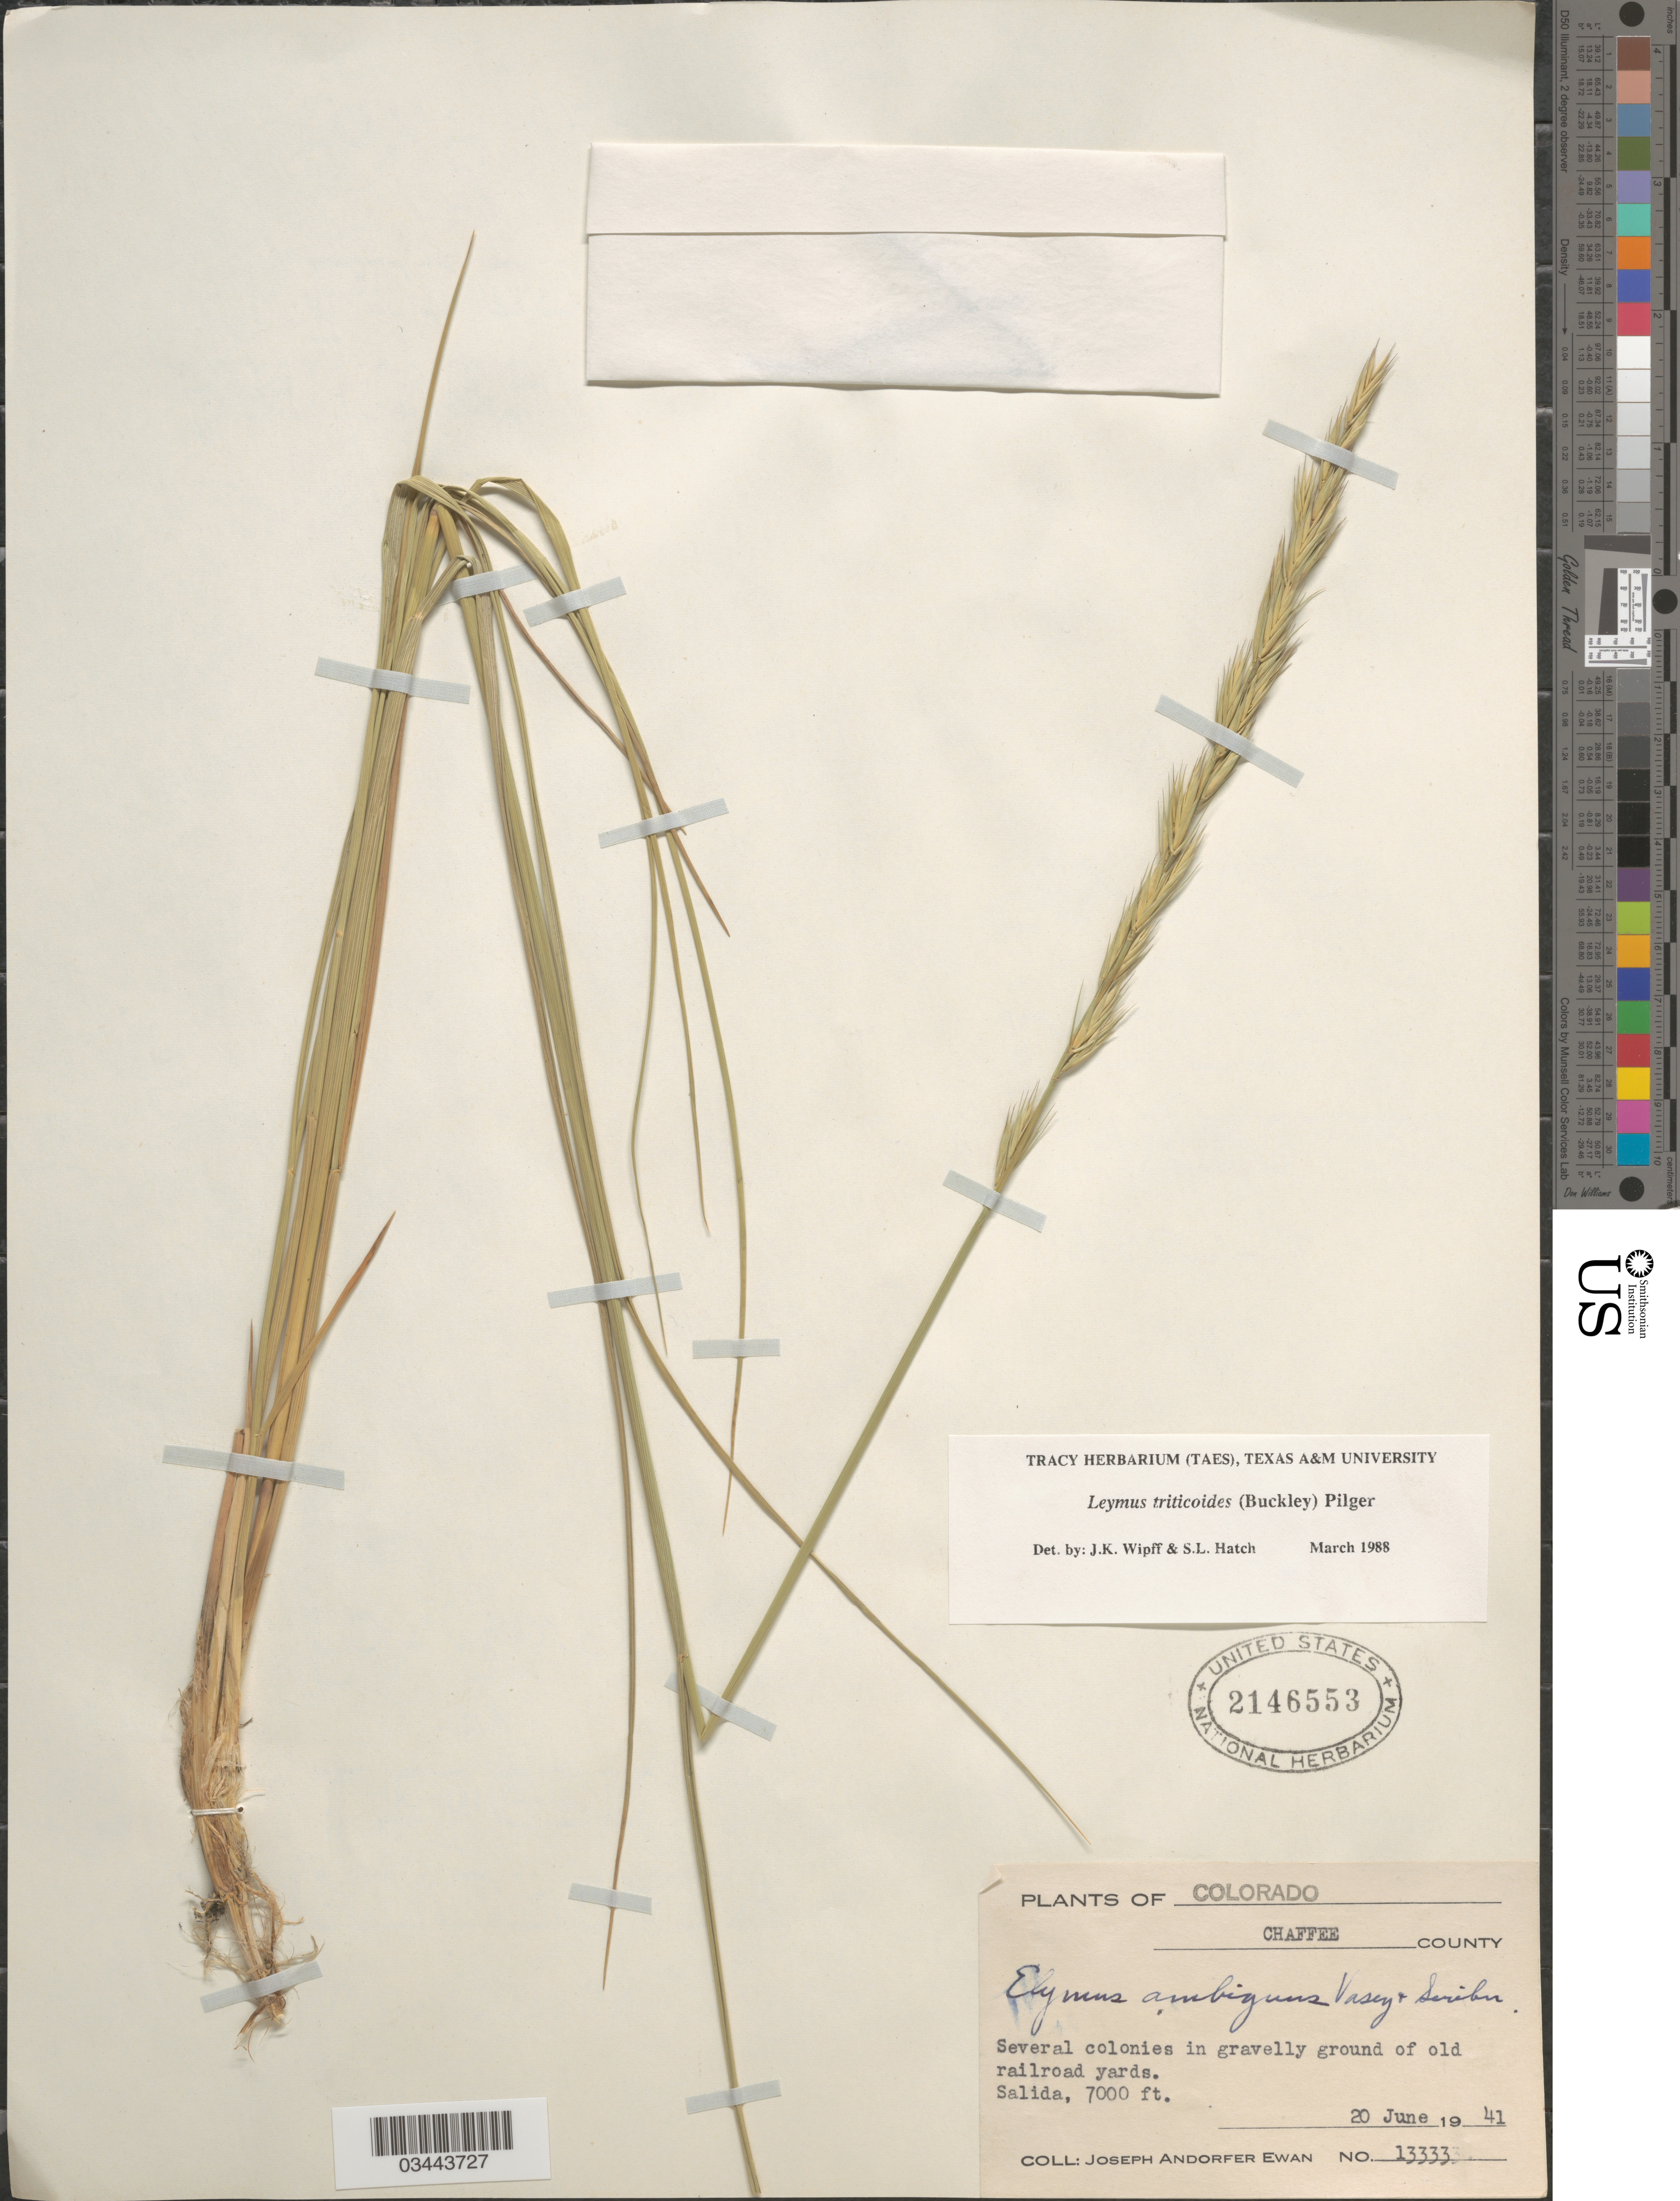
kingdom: Plantae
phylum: Tracheophyta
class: Liliopsida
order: Poales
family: Poaceae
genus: Leymus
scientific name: Leymus triticoides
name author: (Buckley) Pilg.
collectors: J. A. Ewan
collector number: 13333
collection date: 1941-06-20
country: United States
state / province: Colorado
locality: Chaffee County. Several colonies in gravelly ground of old railroad yards. Salida.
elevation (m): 2134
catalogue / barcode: US 2146553